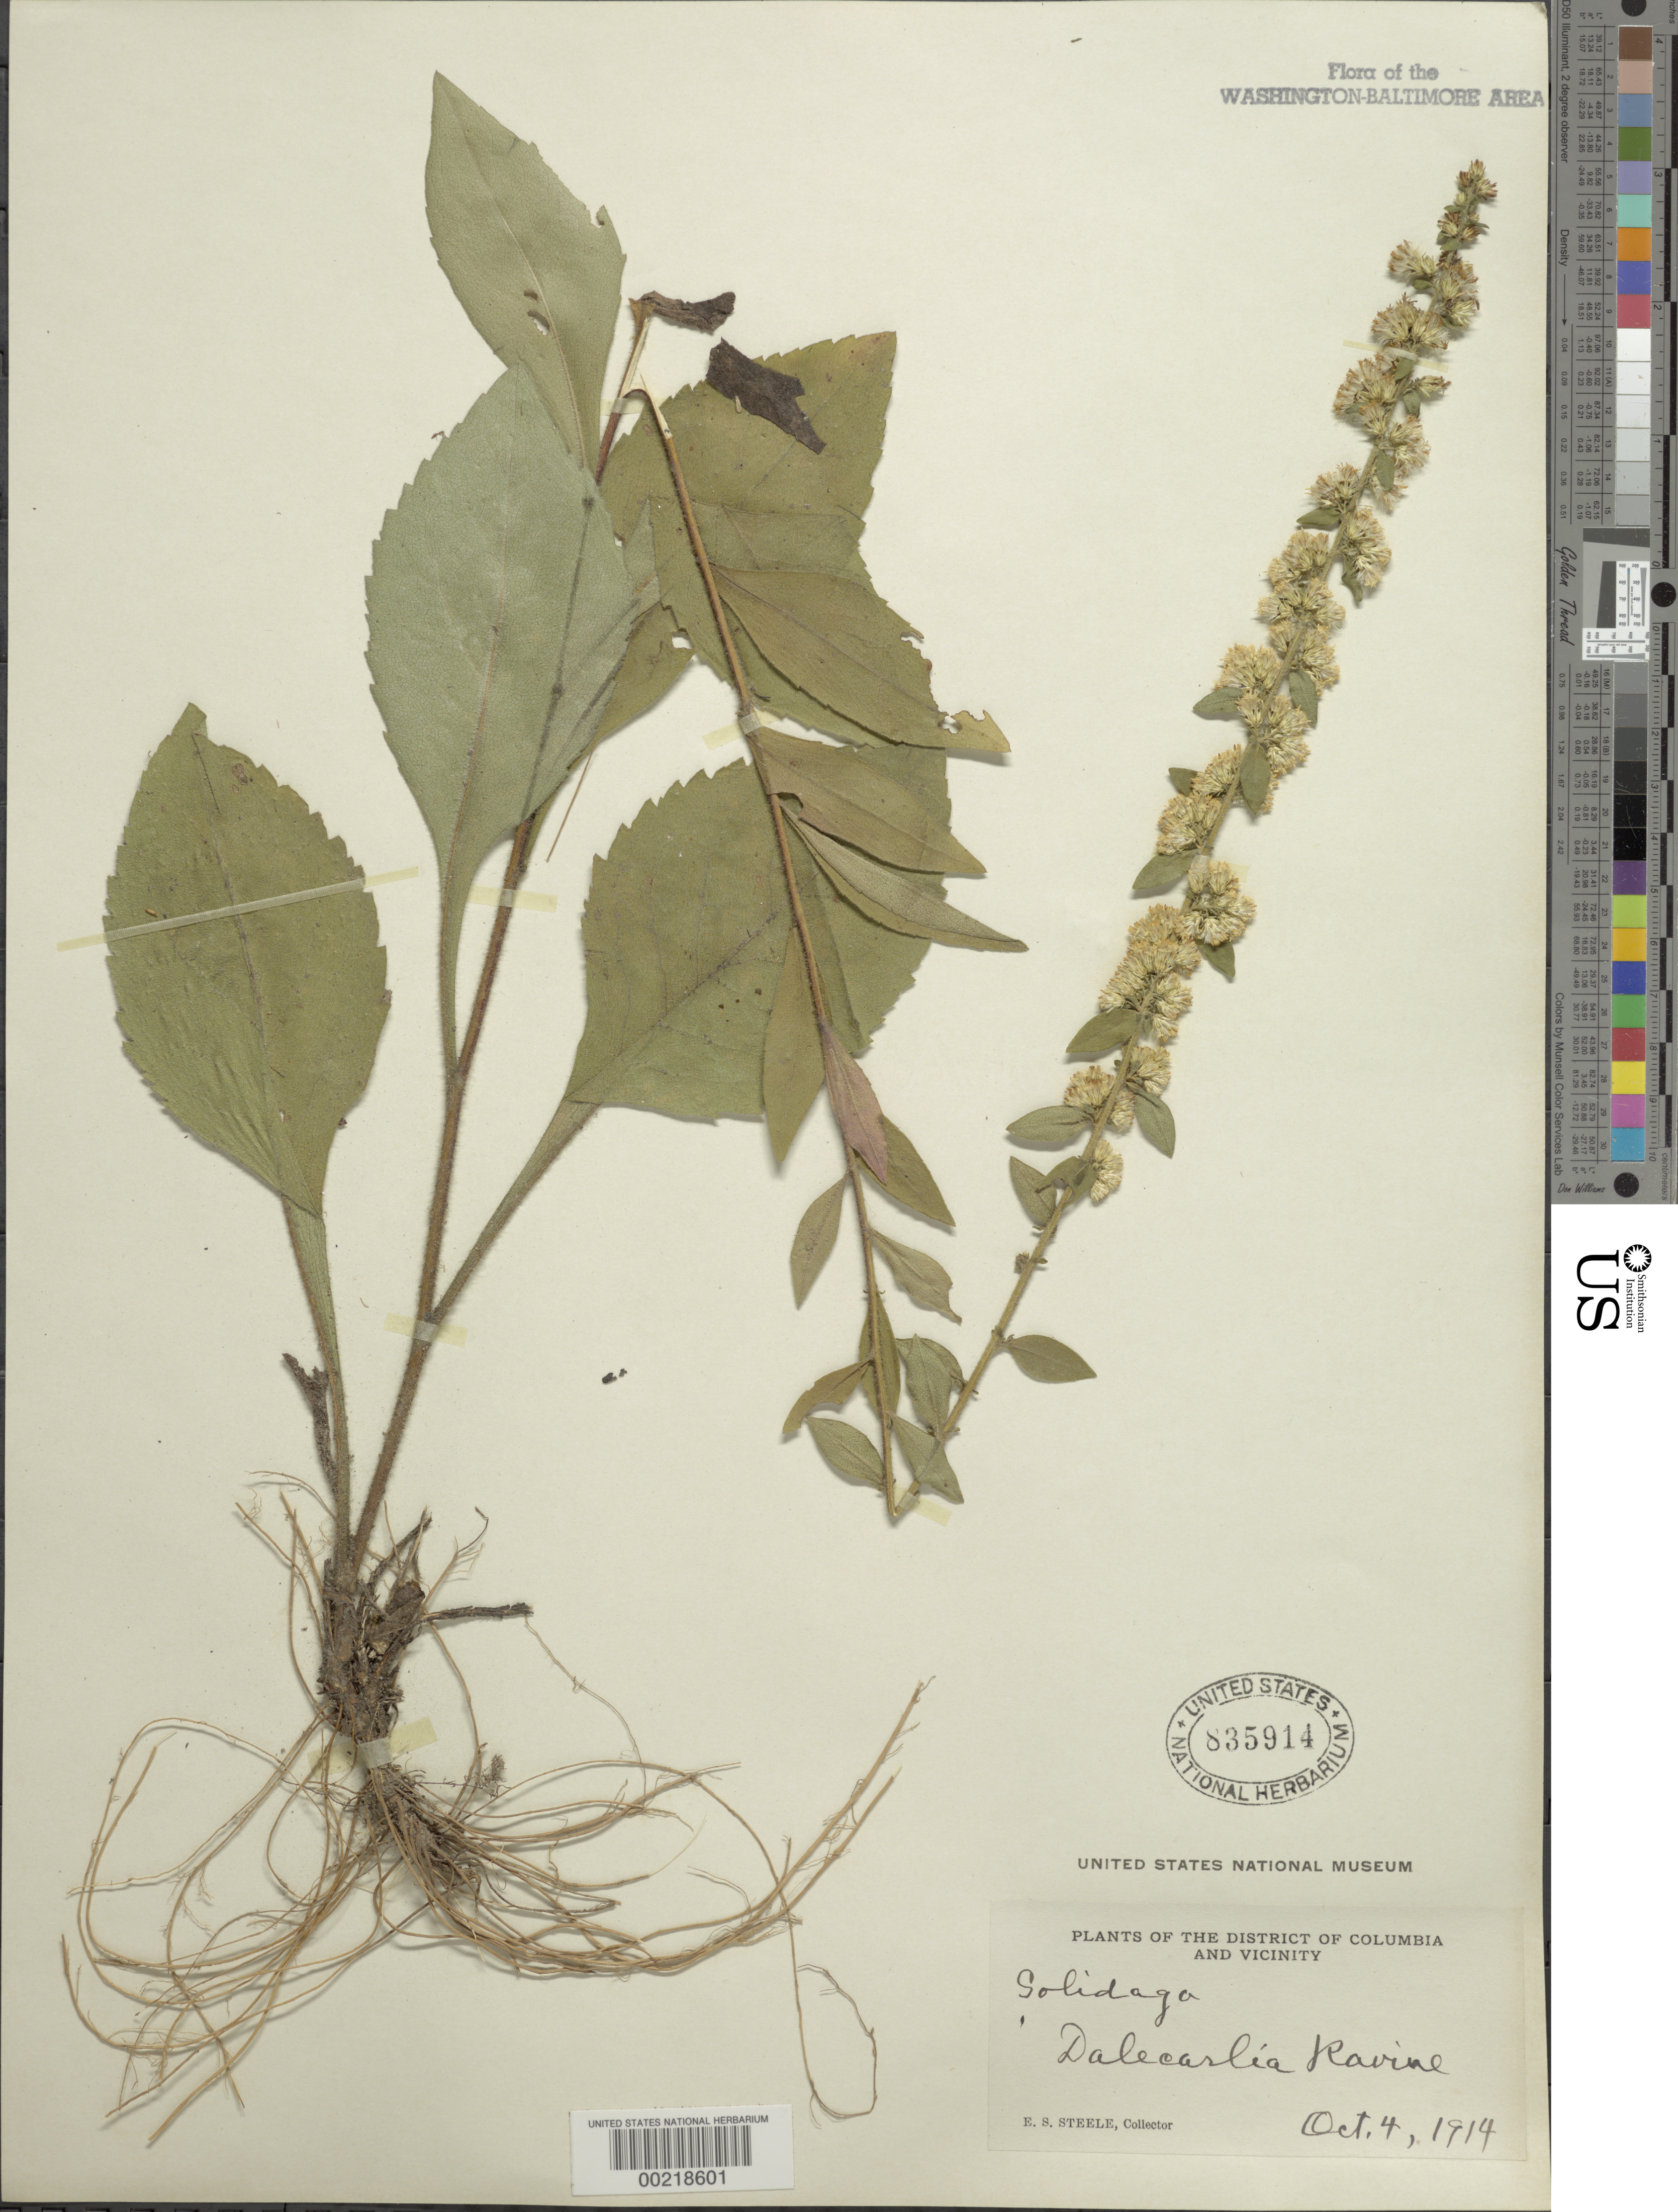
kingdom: Plantae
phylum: Tracheophyta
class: Magnoliopsida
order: Asterales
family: Asteraceae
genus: Solidago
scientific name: Solidago bicolor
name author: L.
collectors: E. Steele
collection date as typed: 04 Oct 1914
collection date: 1914-10-04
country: United States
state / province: District of Columbia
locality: Dalecarlia Ravine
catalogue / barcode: US 835914